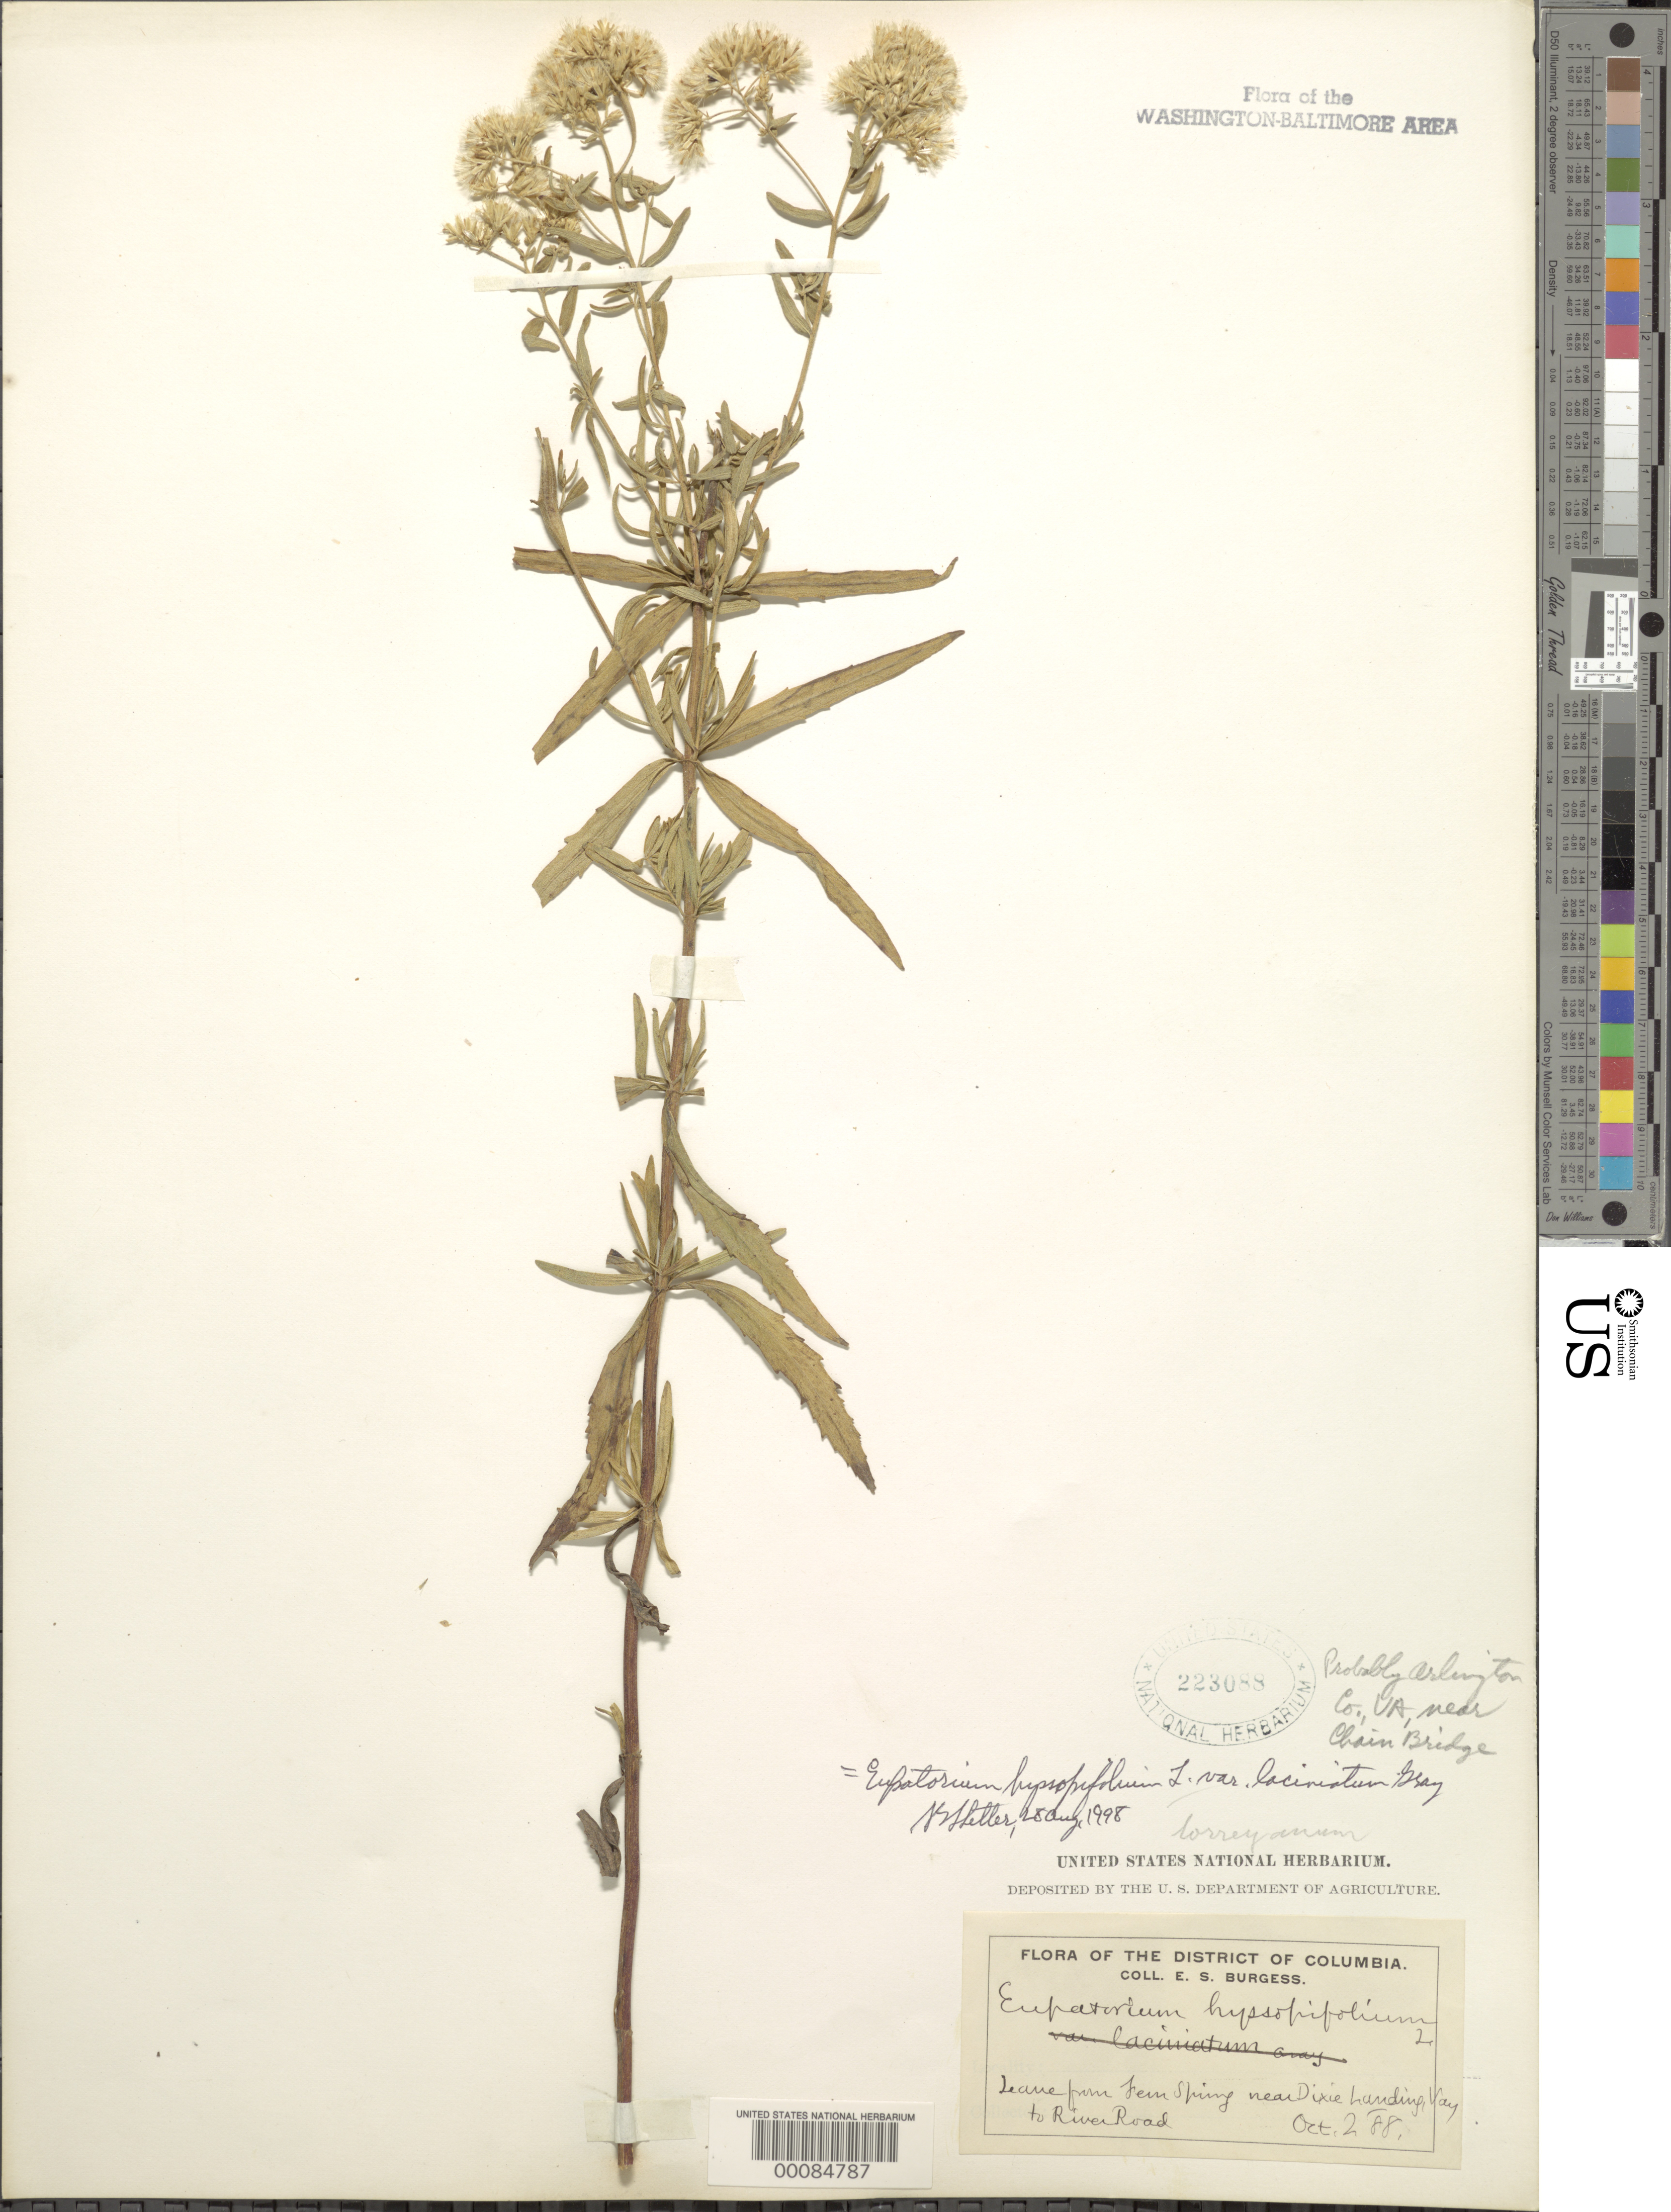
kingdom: Plantae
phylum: Tracheophyta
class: Magnoliopsida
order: Asterales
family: Asteraceae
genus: Eupatorium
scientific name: Eupatorium hyssopifolium var. laciniatum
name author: A. Gray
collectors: E. Burgess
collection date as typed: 02 Oct 1888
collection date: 1888-10-02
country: United States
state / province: District of Columbia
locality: Fern Spring, Dixie Landing Way to River Road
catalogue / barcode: US 223088